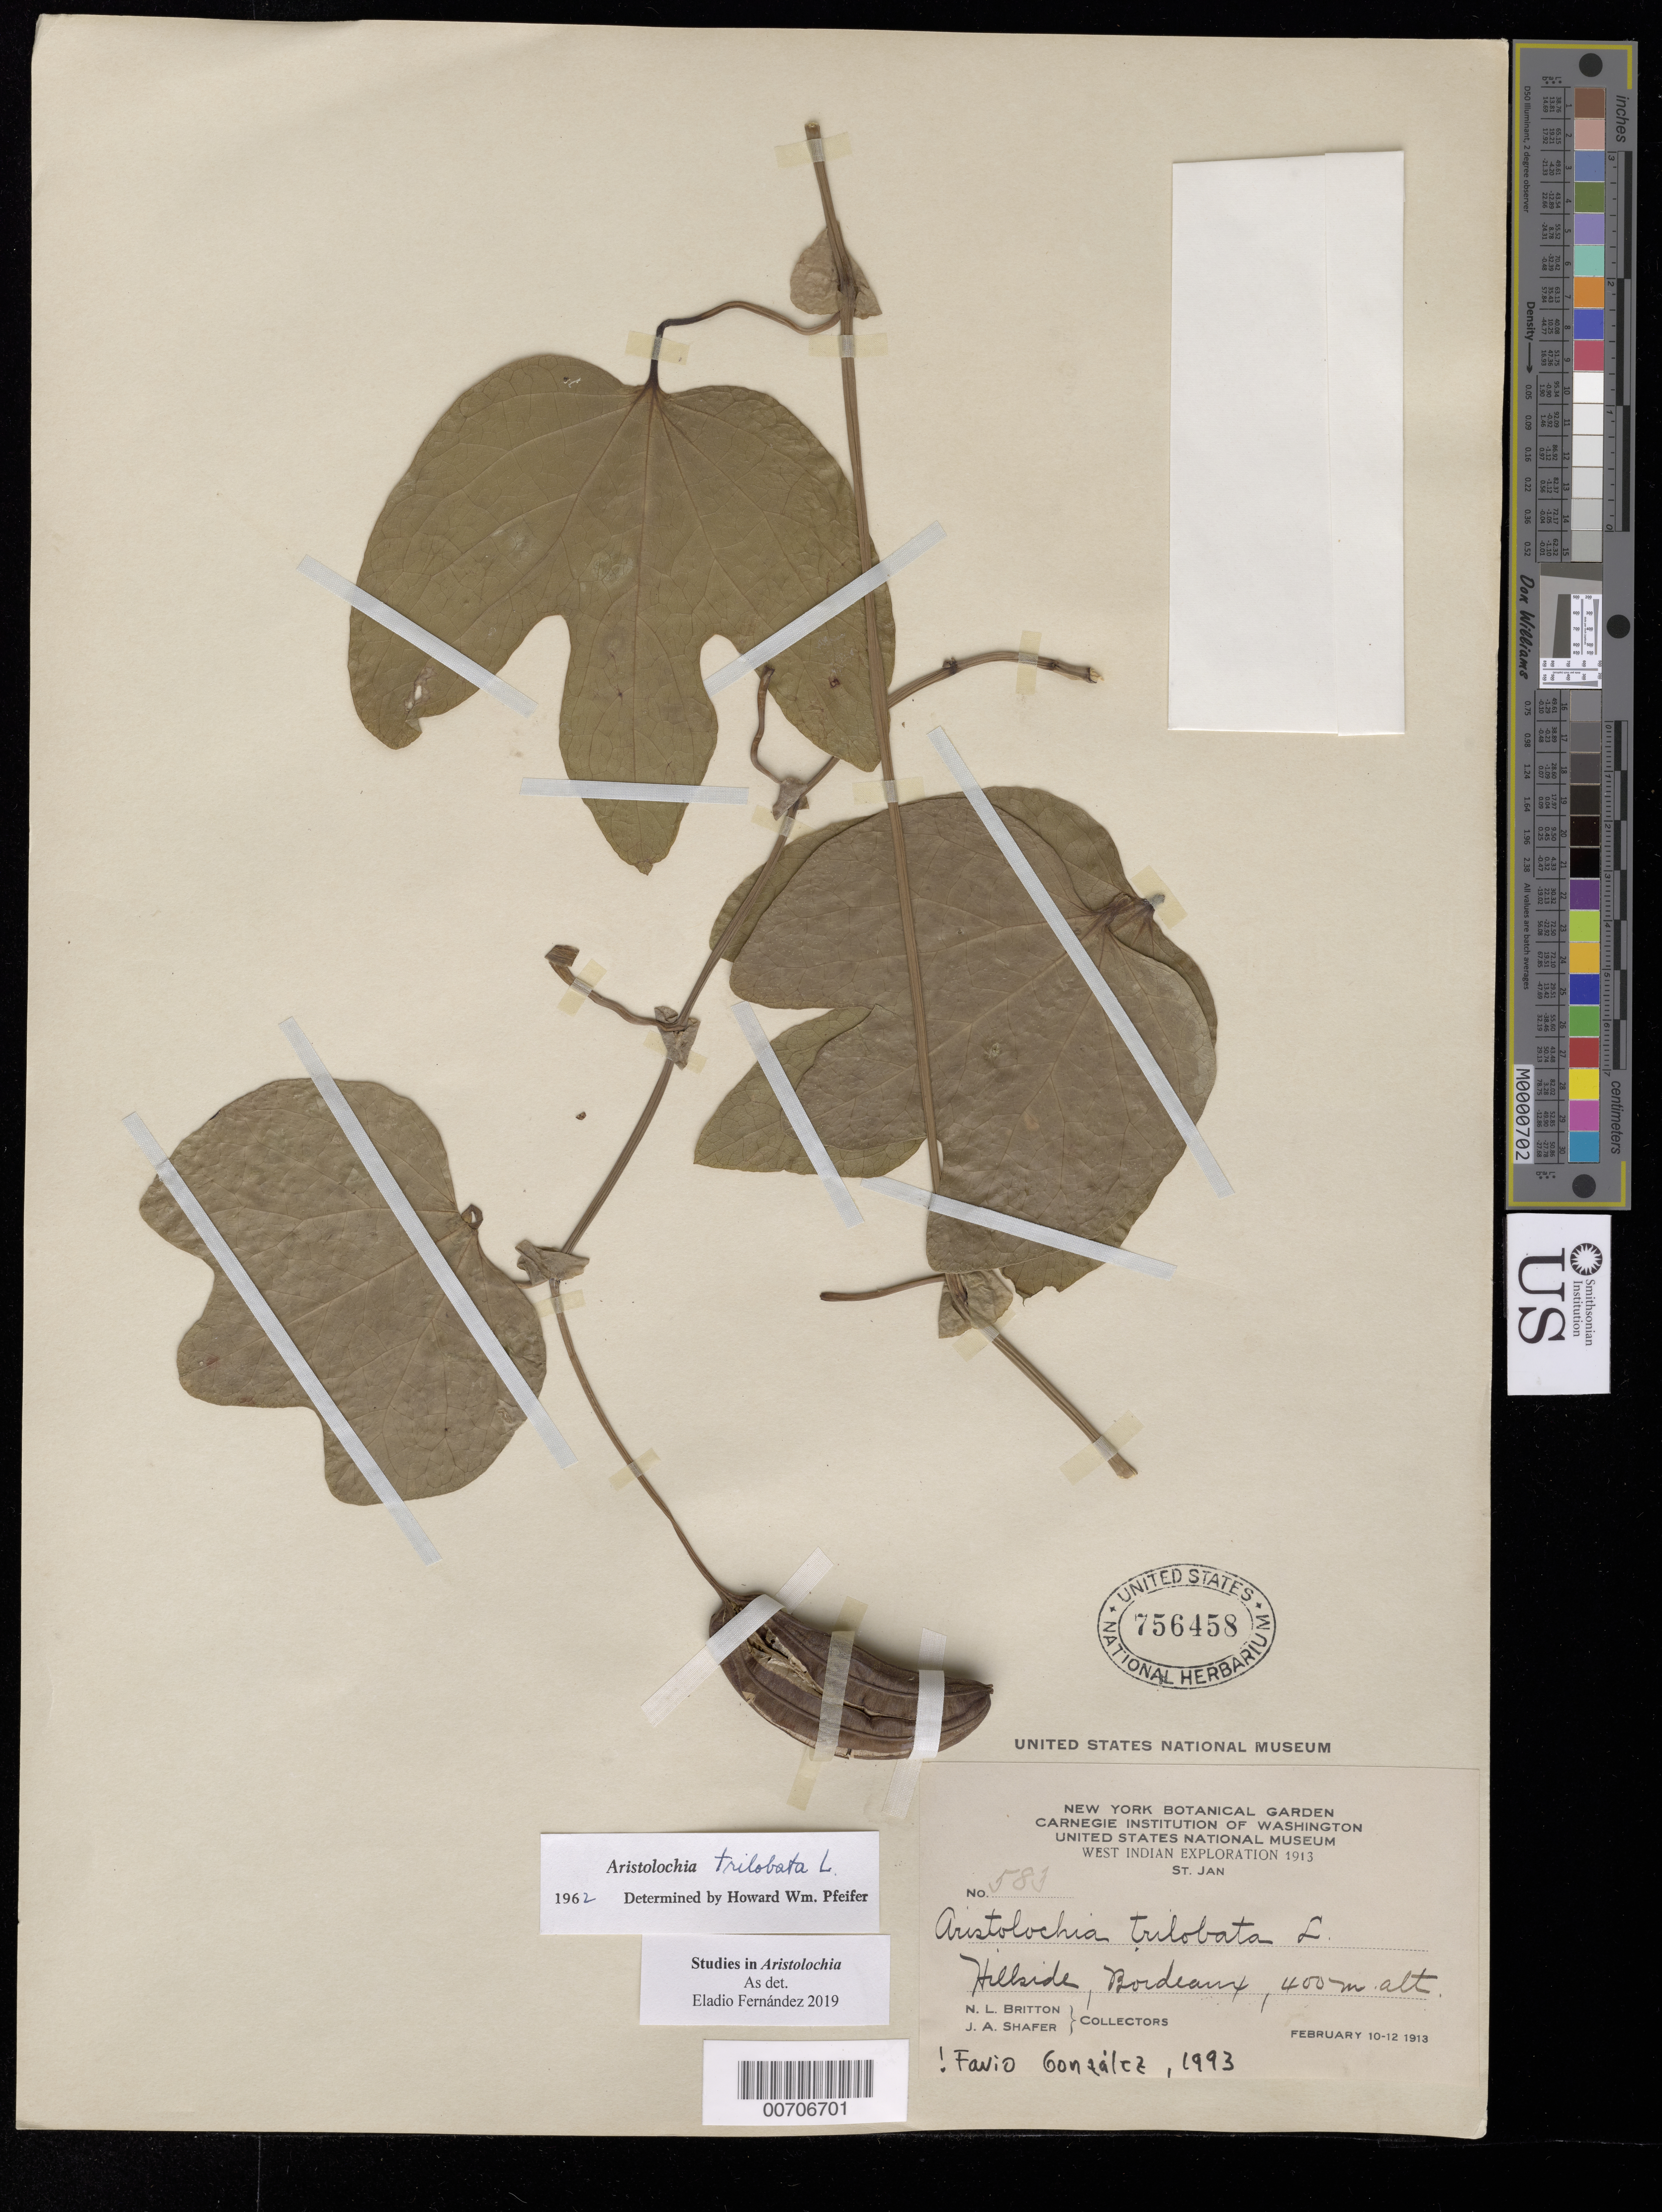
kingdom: Plantae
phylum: Tracheophyta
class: Magnoliopsida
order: Piperales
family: Aristolochiaceae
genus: Aristolochia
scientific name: Aristolochia trilobata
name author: L.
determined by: Pfeifer, H. W.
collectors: N. Britton & J. A. Shafer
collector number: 583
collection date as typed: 10 Feb 1913 to 12 Feb 1913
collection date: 1913-02-10/1913-02-12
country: U.S. Virgin Islands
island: St. John Island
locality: Bordeaux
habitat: Hillside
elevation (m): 400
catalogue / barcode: US 756458